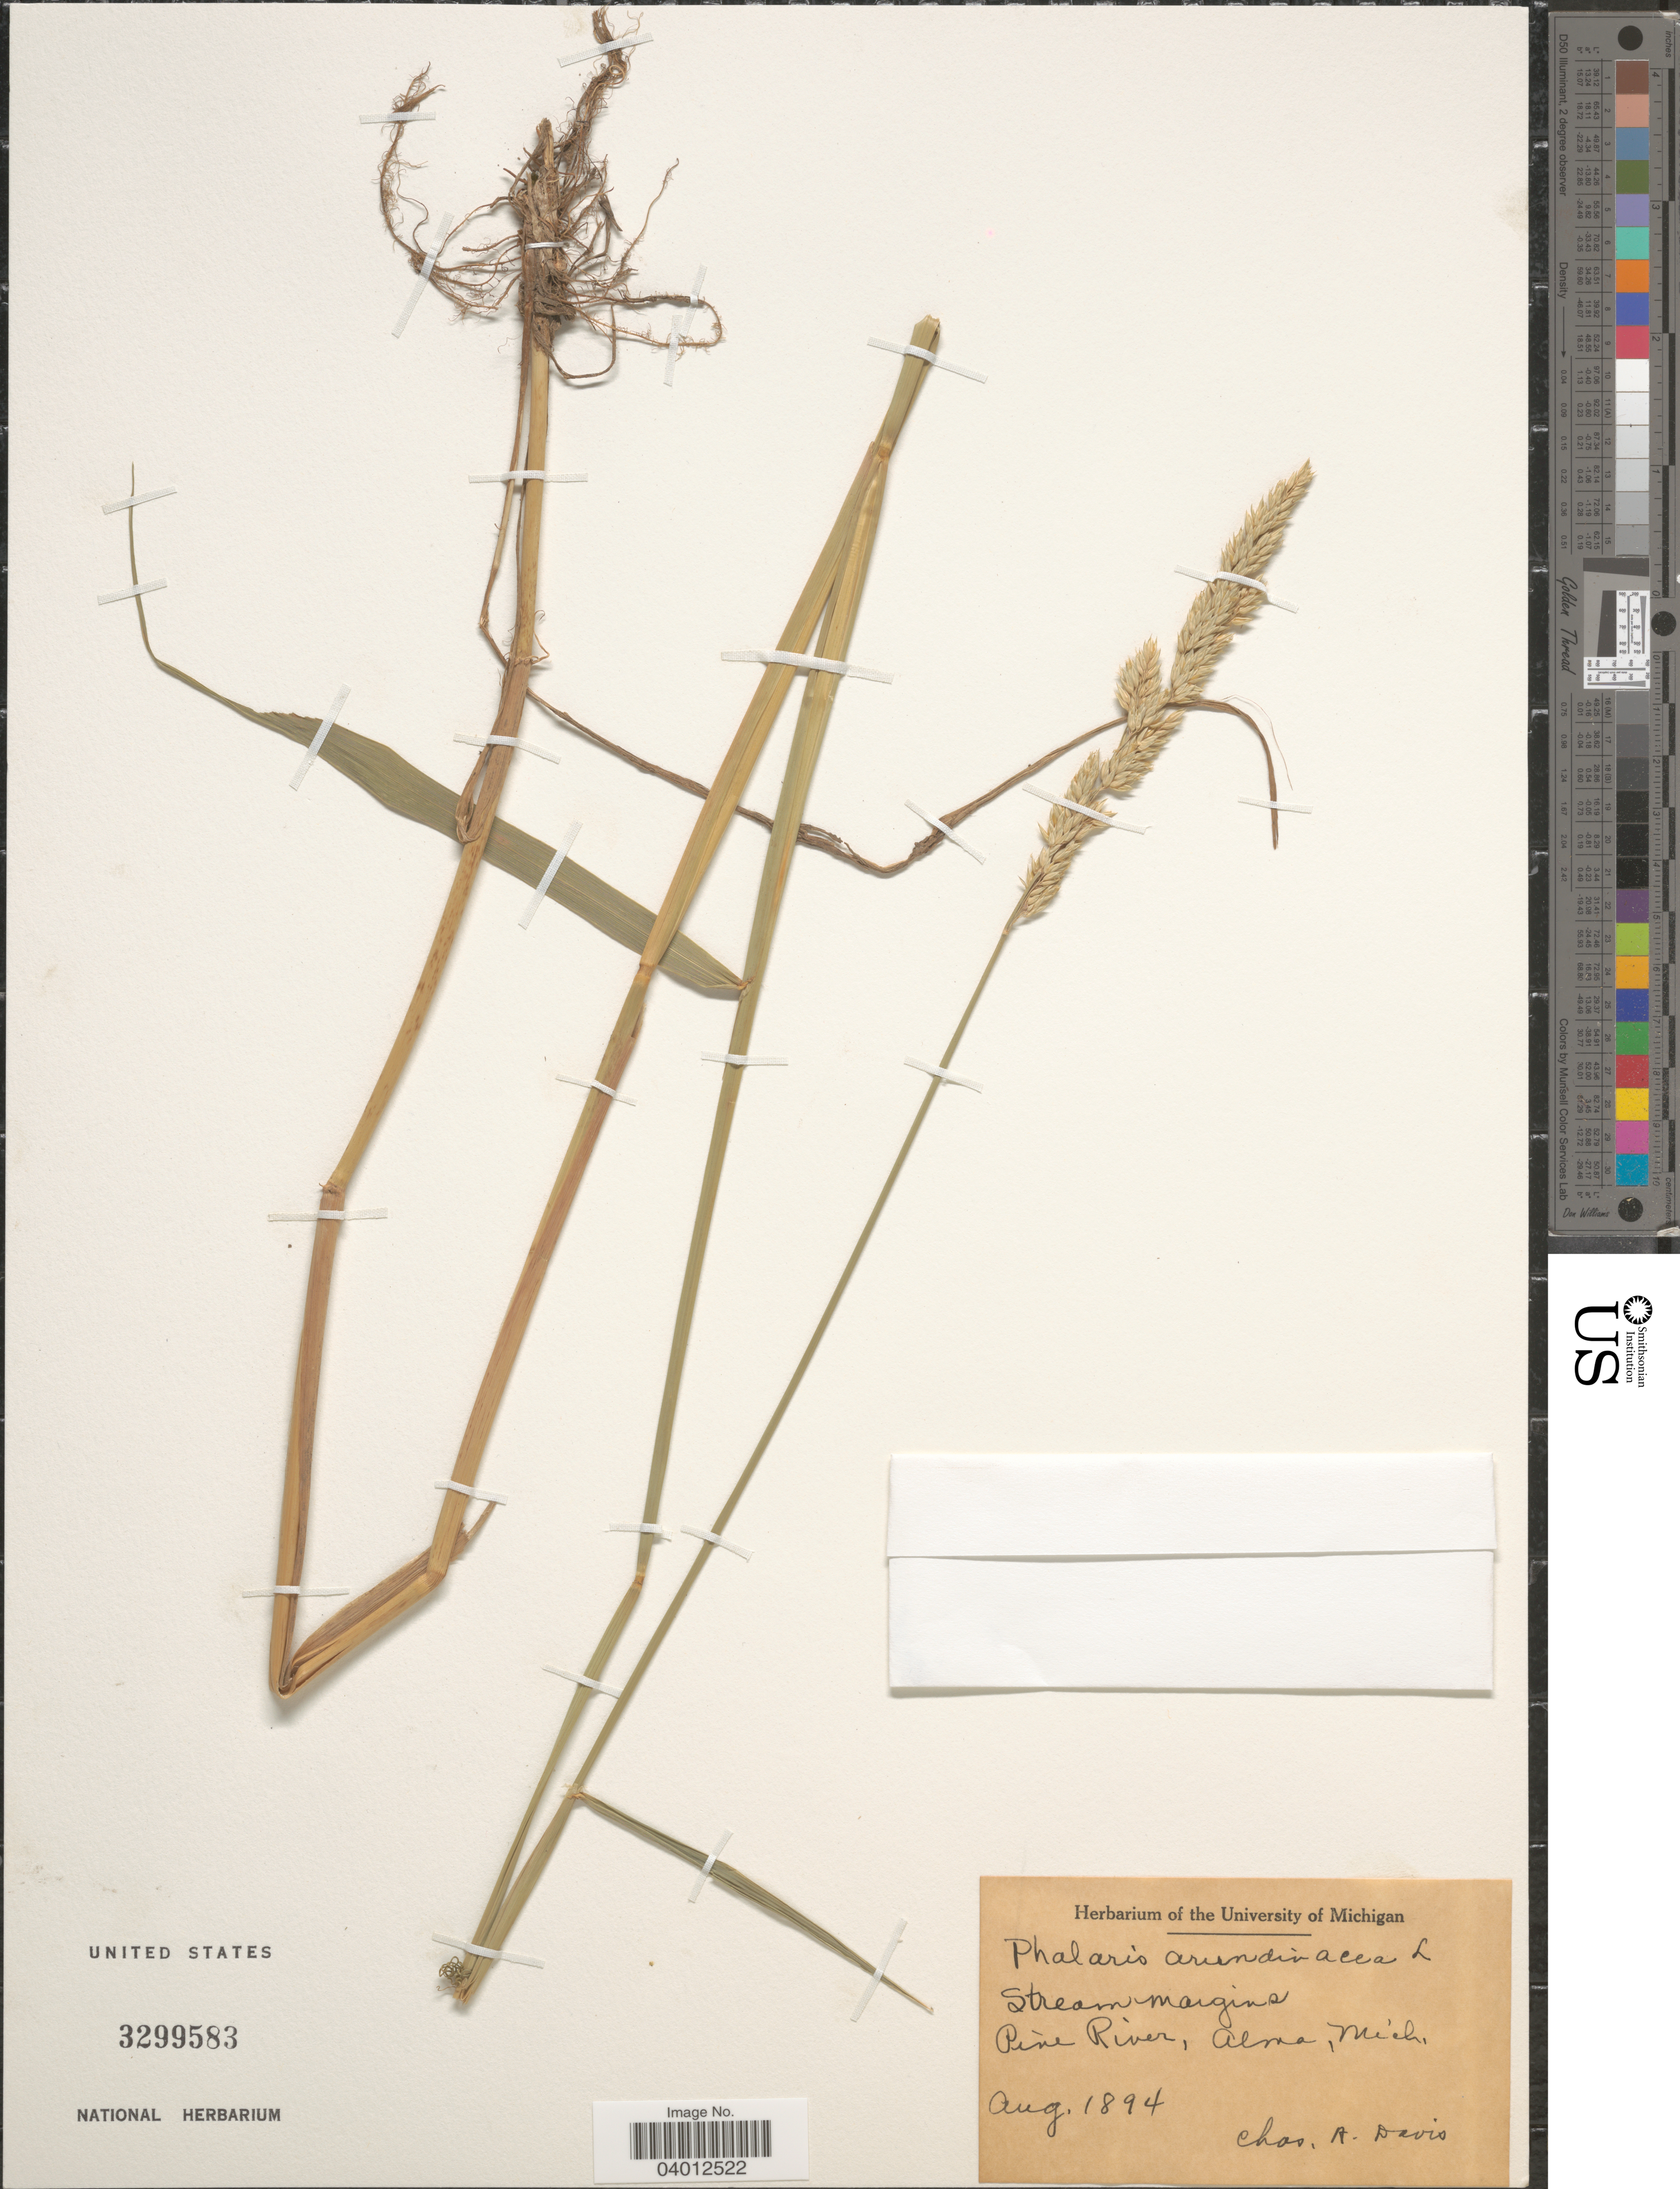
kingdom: Plantae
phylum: Tracheophyta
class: Liliopsida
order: Poales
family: Poaceae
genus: Phalaris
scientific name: Phalaris arundinacea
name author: L.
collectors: C. Davis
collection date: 1894-08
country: United States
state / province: Michigan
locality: Pine River, Alma.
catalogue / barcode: US 3299583